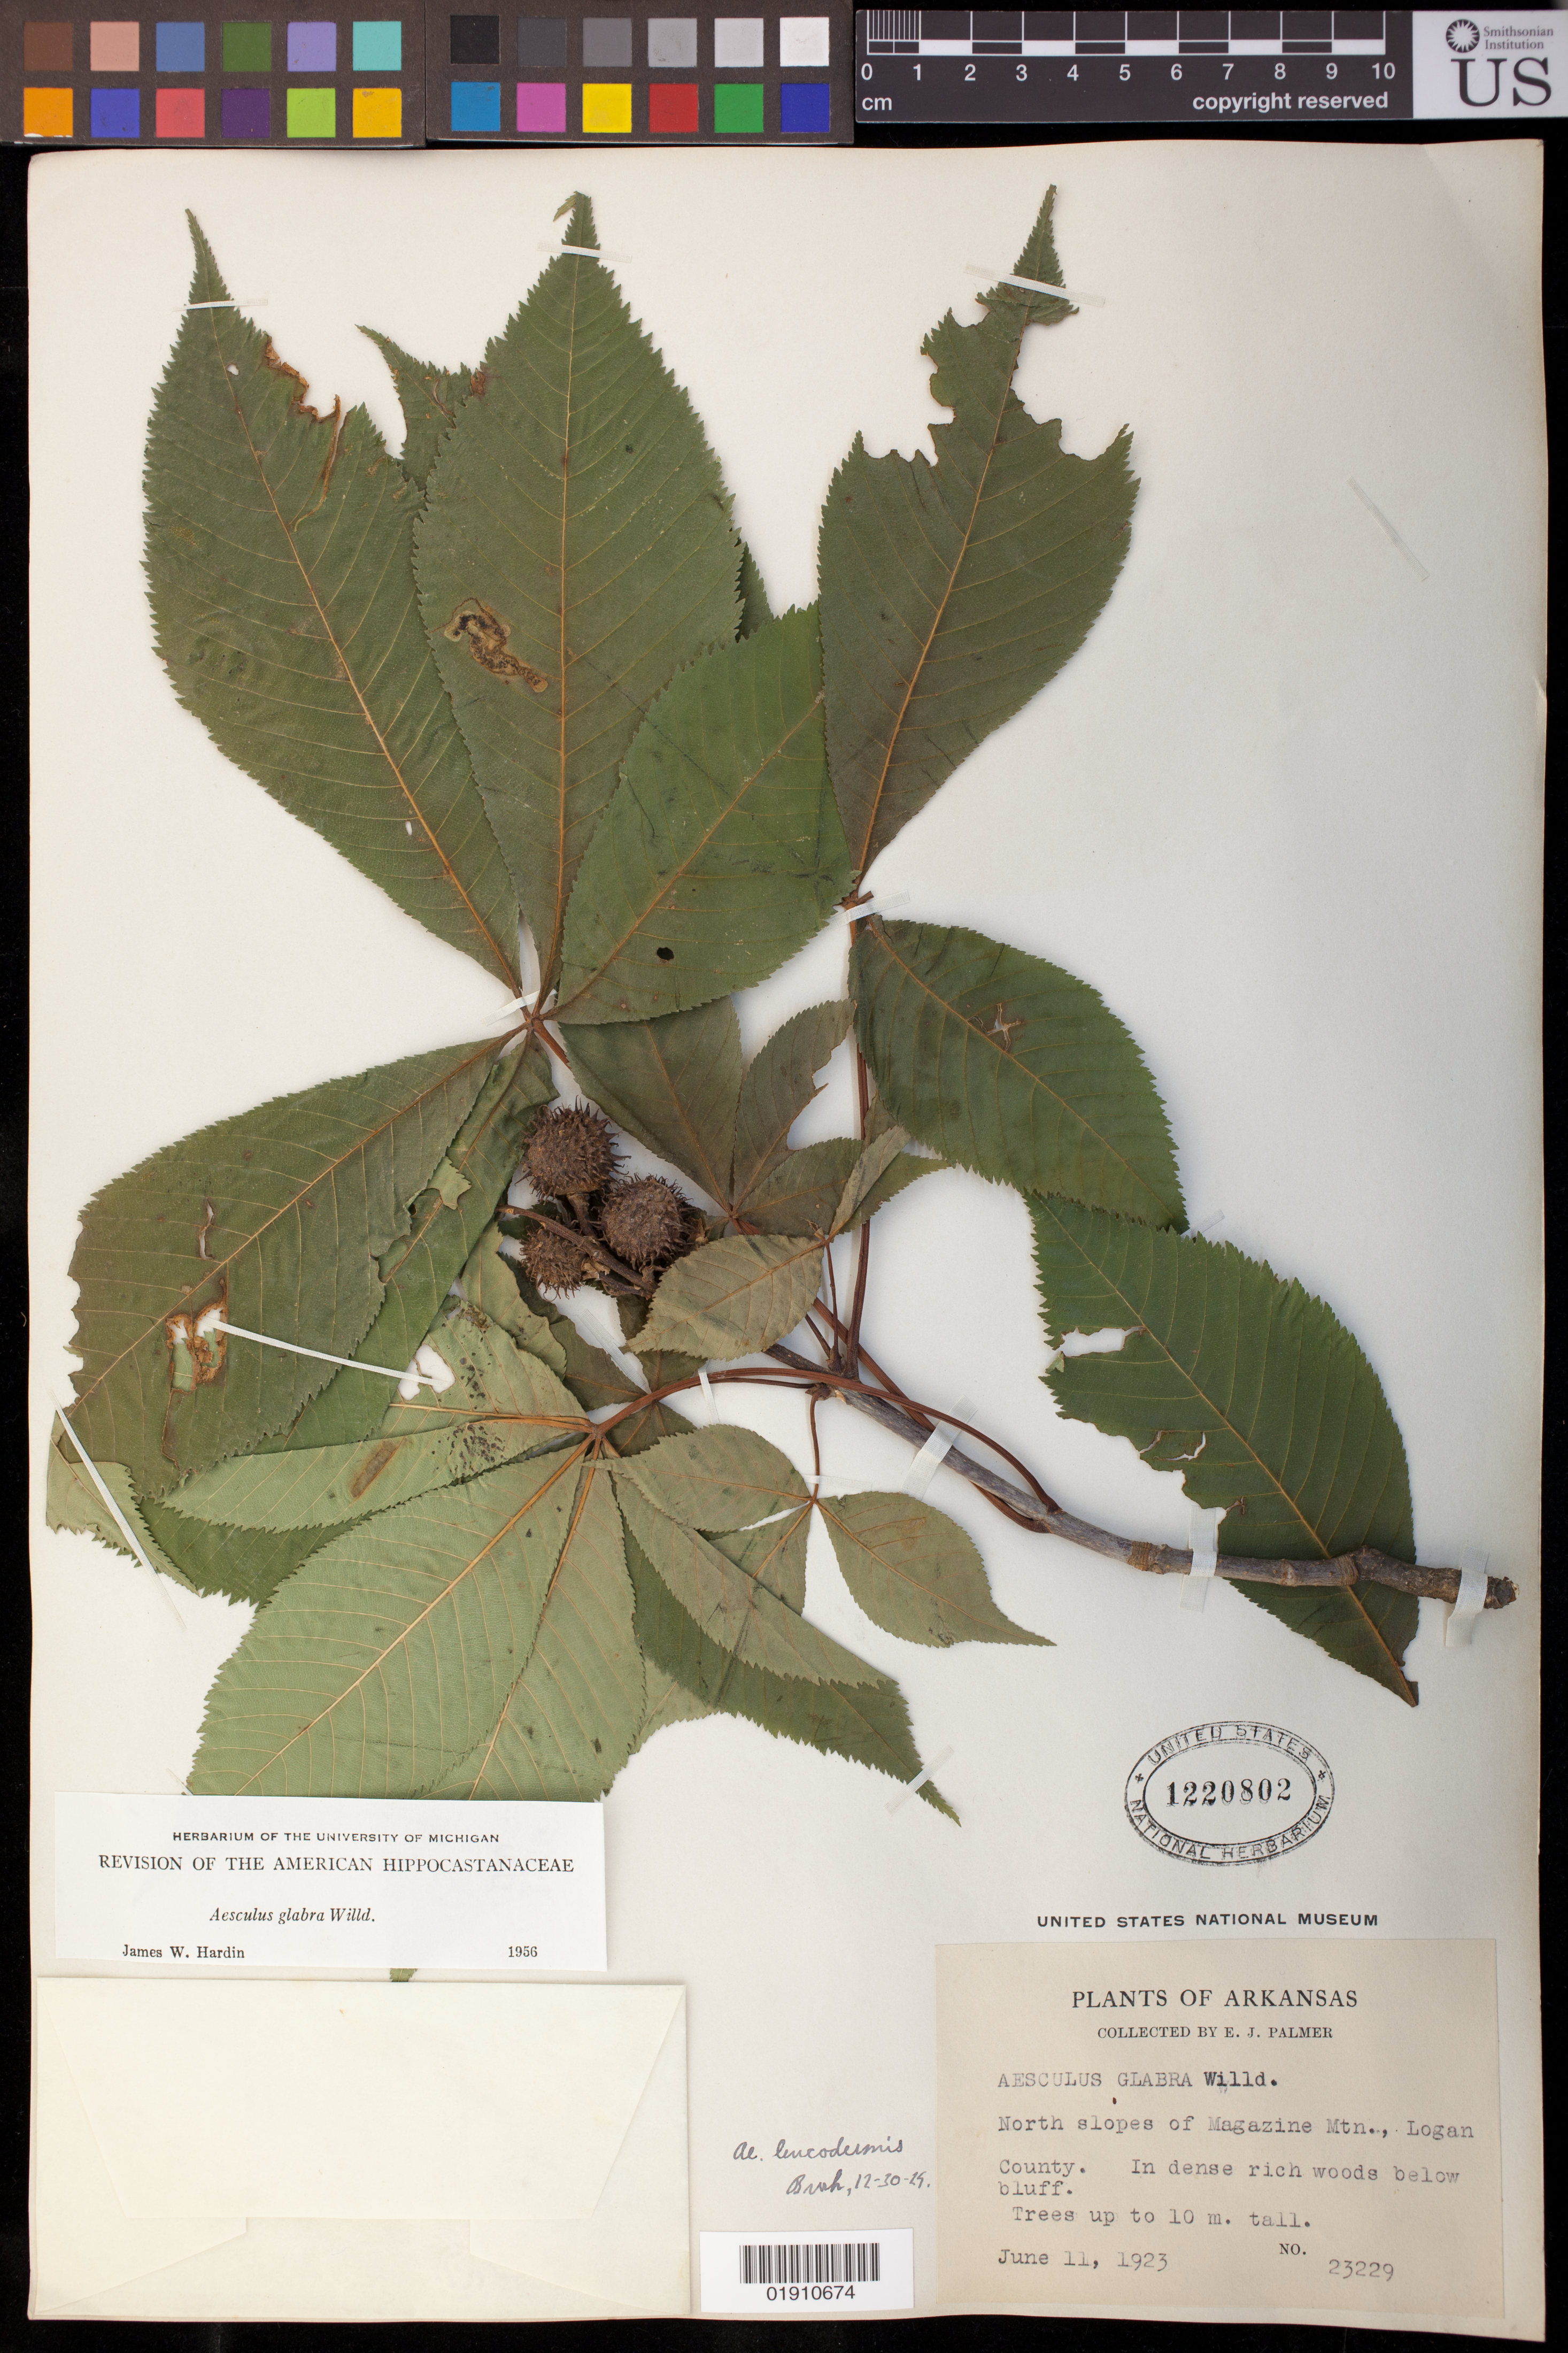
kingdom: Plantae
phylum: Tracheophyta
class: Magnoliopsida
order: Sapindales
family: Sapindaceae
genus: Aesculus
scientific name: Aesculus glabra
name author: Willd.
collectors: E. J. Palmer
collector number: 23229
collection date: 1923-06-11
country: United States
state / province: Arkansas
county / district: Logan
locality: North slopes of Magazine Mtn, Logan County. In dense rich woods below bluff.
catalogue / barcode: US 1220802